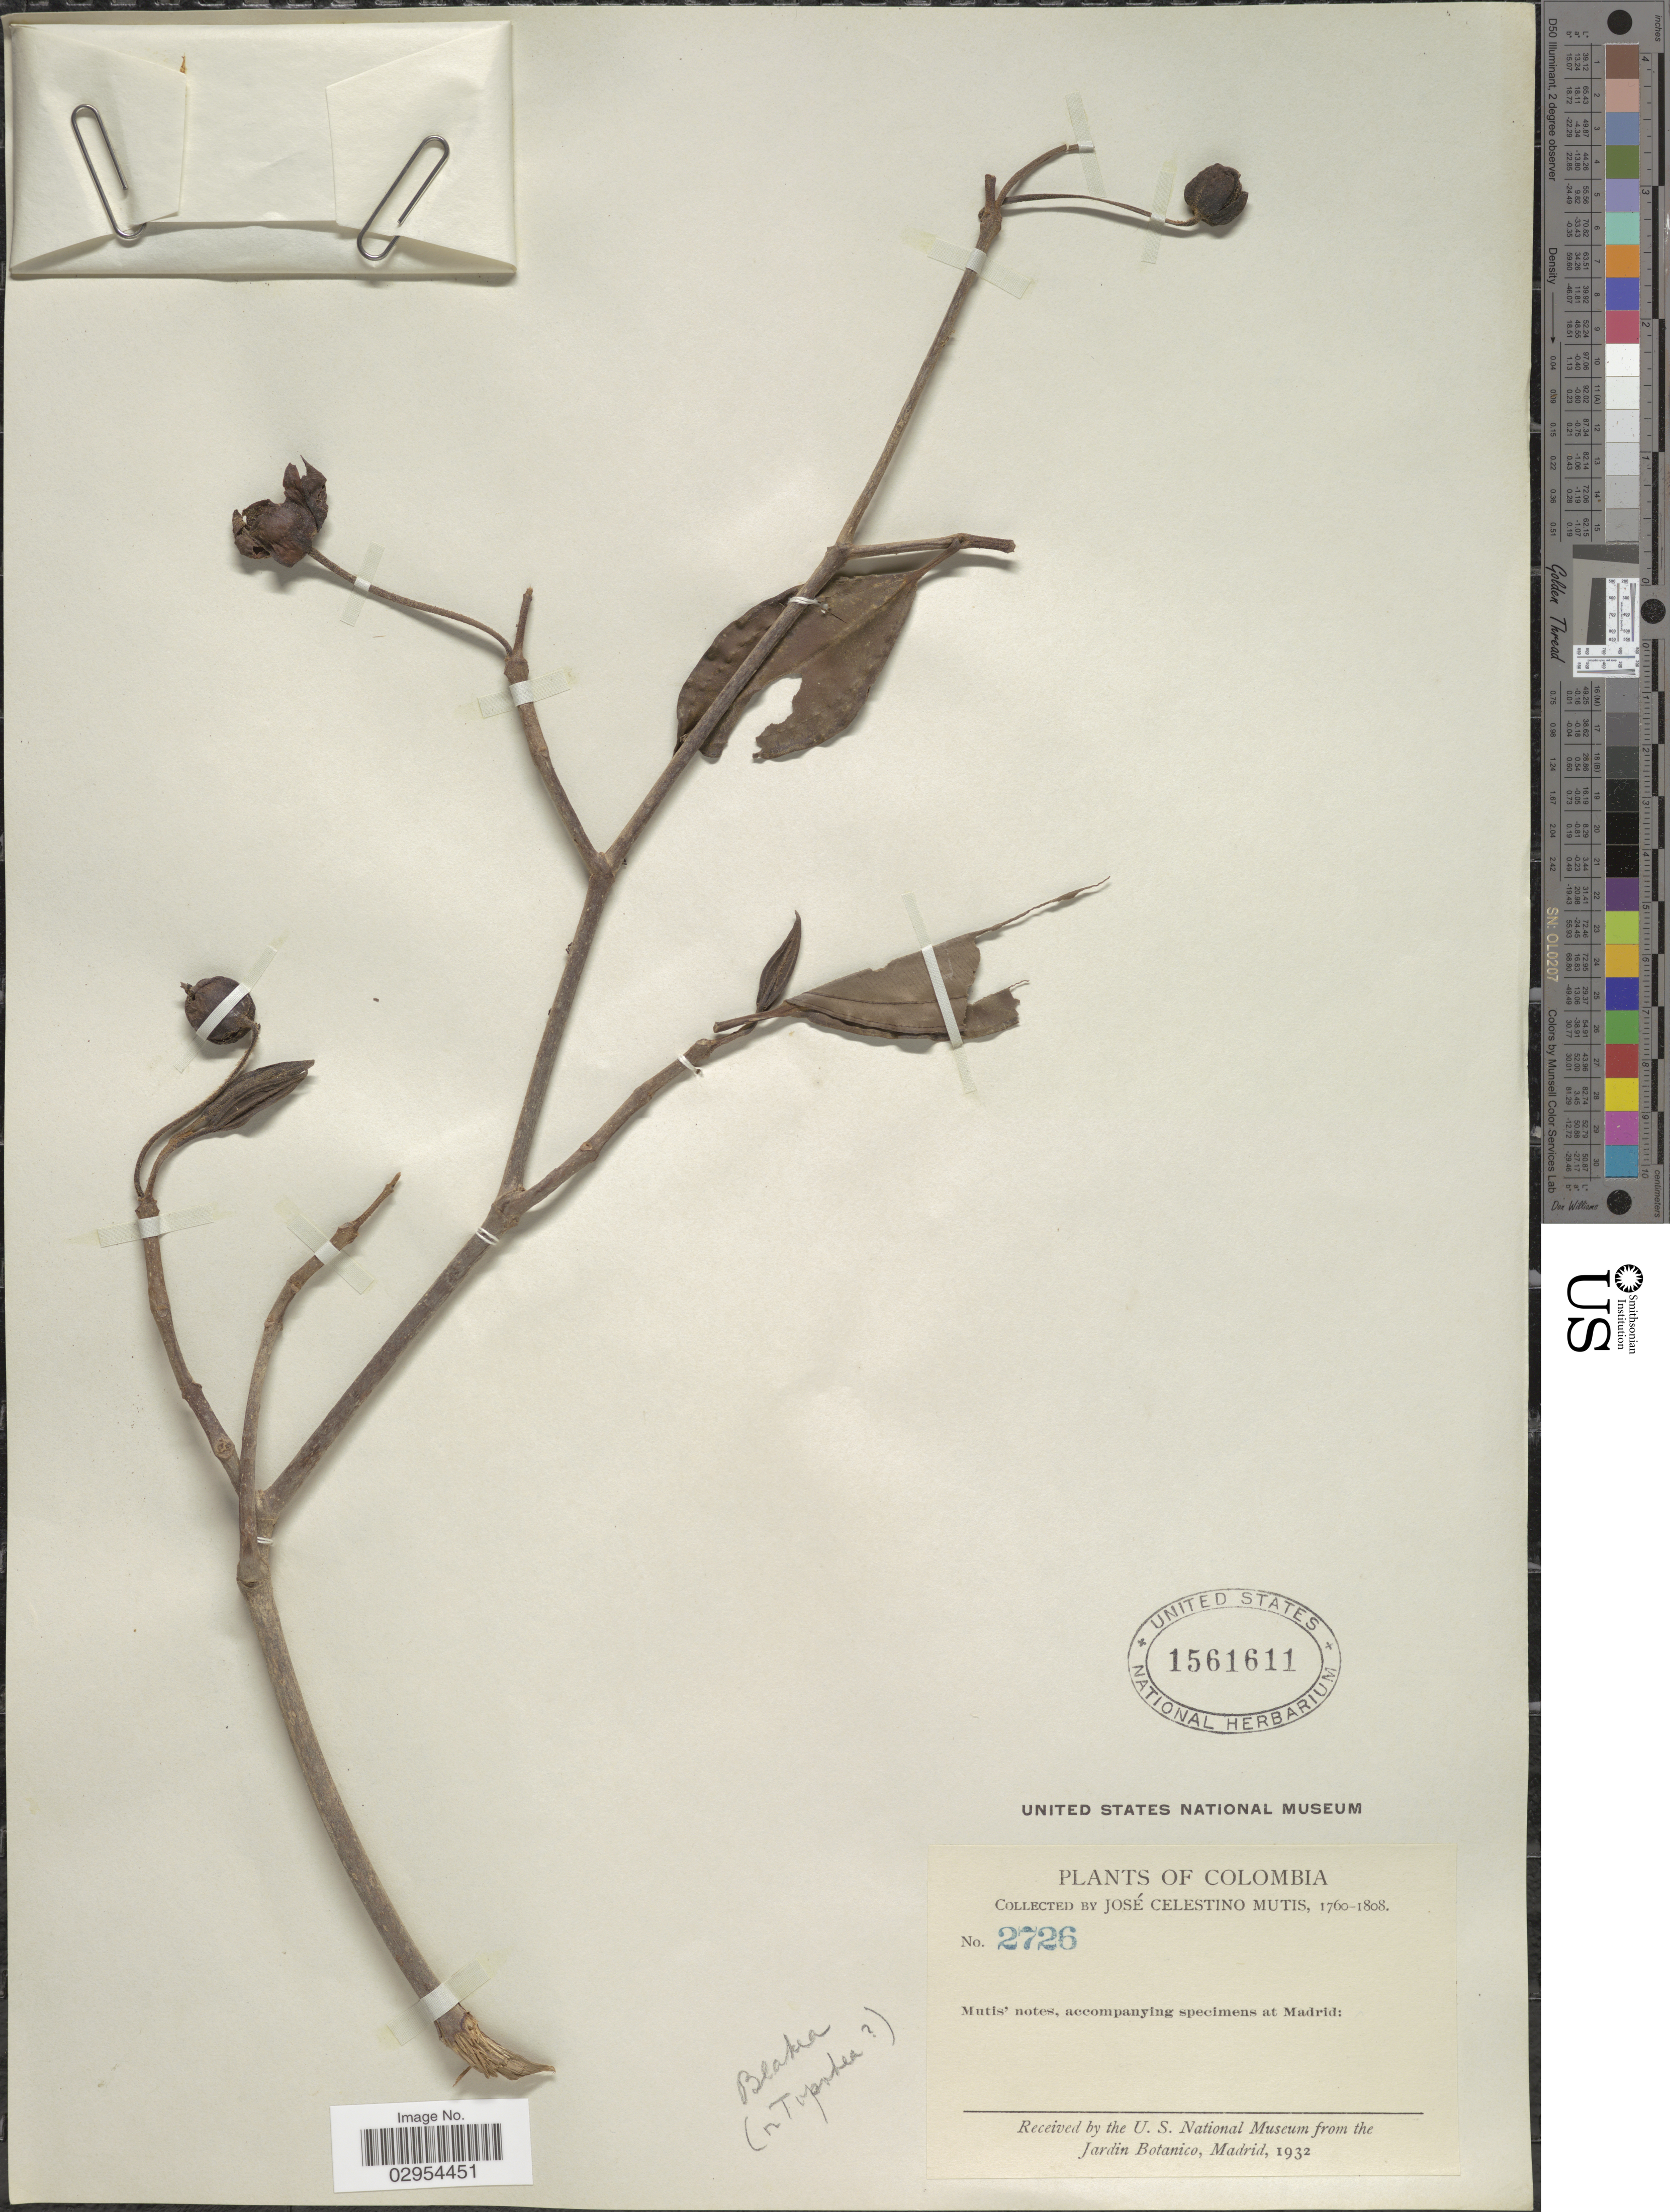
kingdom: Plantae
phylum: Tracheophyta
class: Magnoliopsida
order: Myrtales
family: Melastomataceae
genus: Topobea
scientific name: Topobea sp.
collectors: J. C. B. Mutis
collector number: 2726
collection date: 1760/1808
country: Colombia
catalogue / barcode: US 1561611